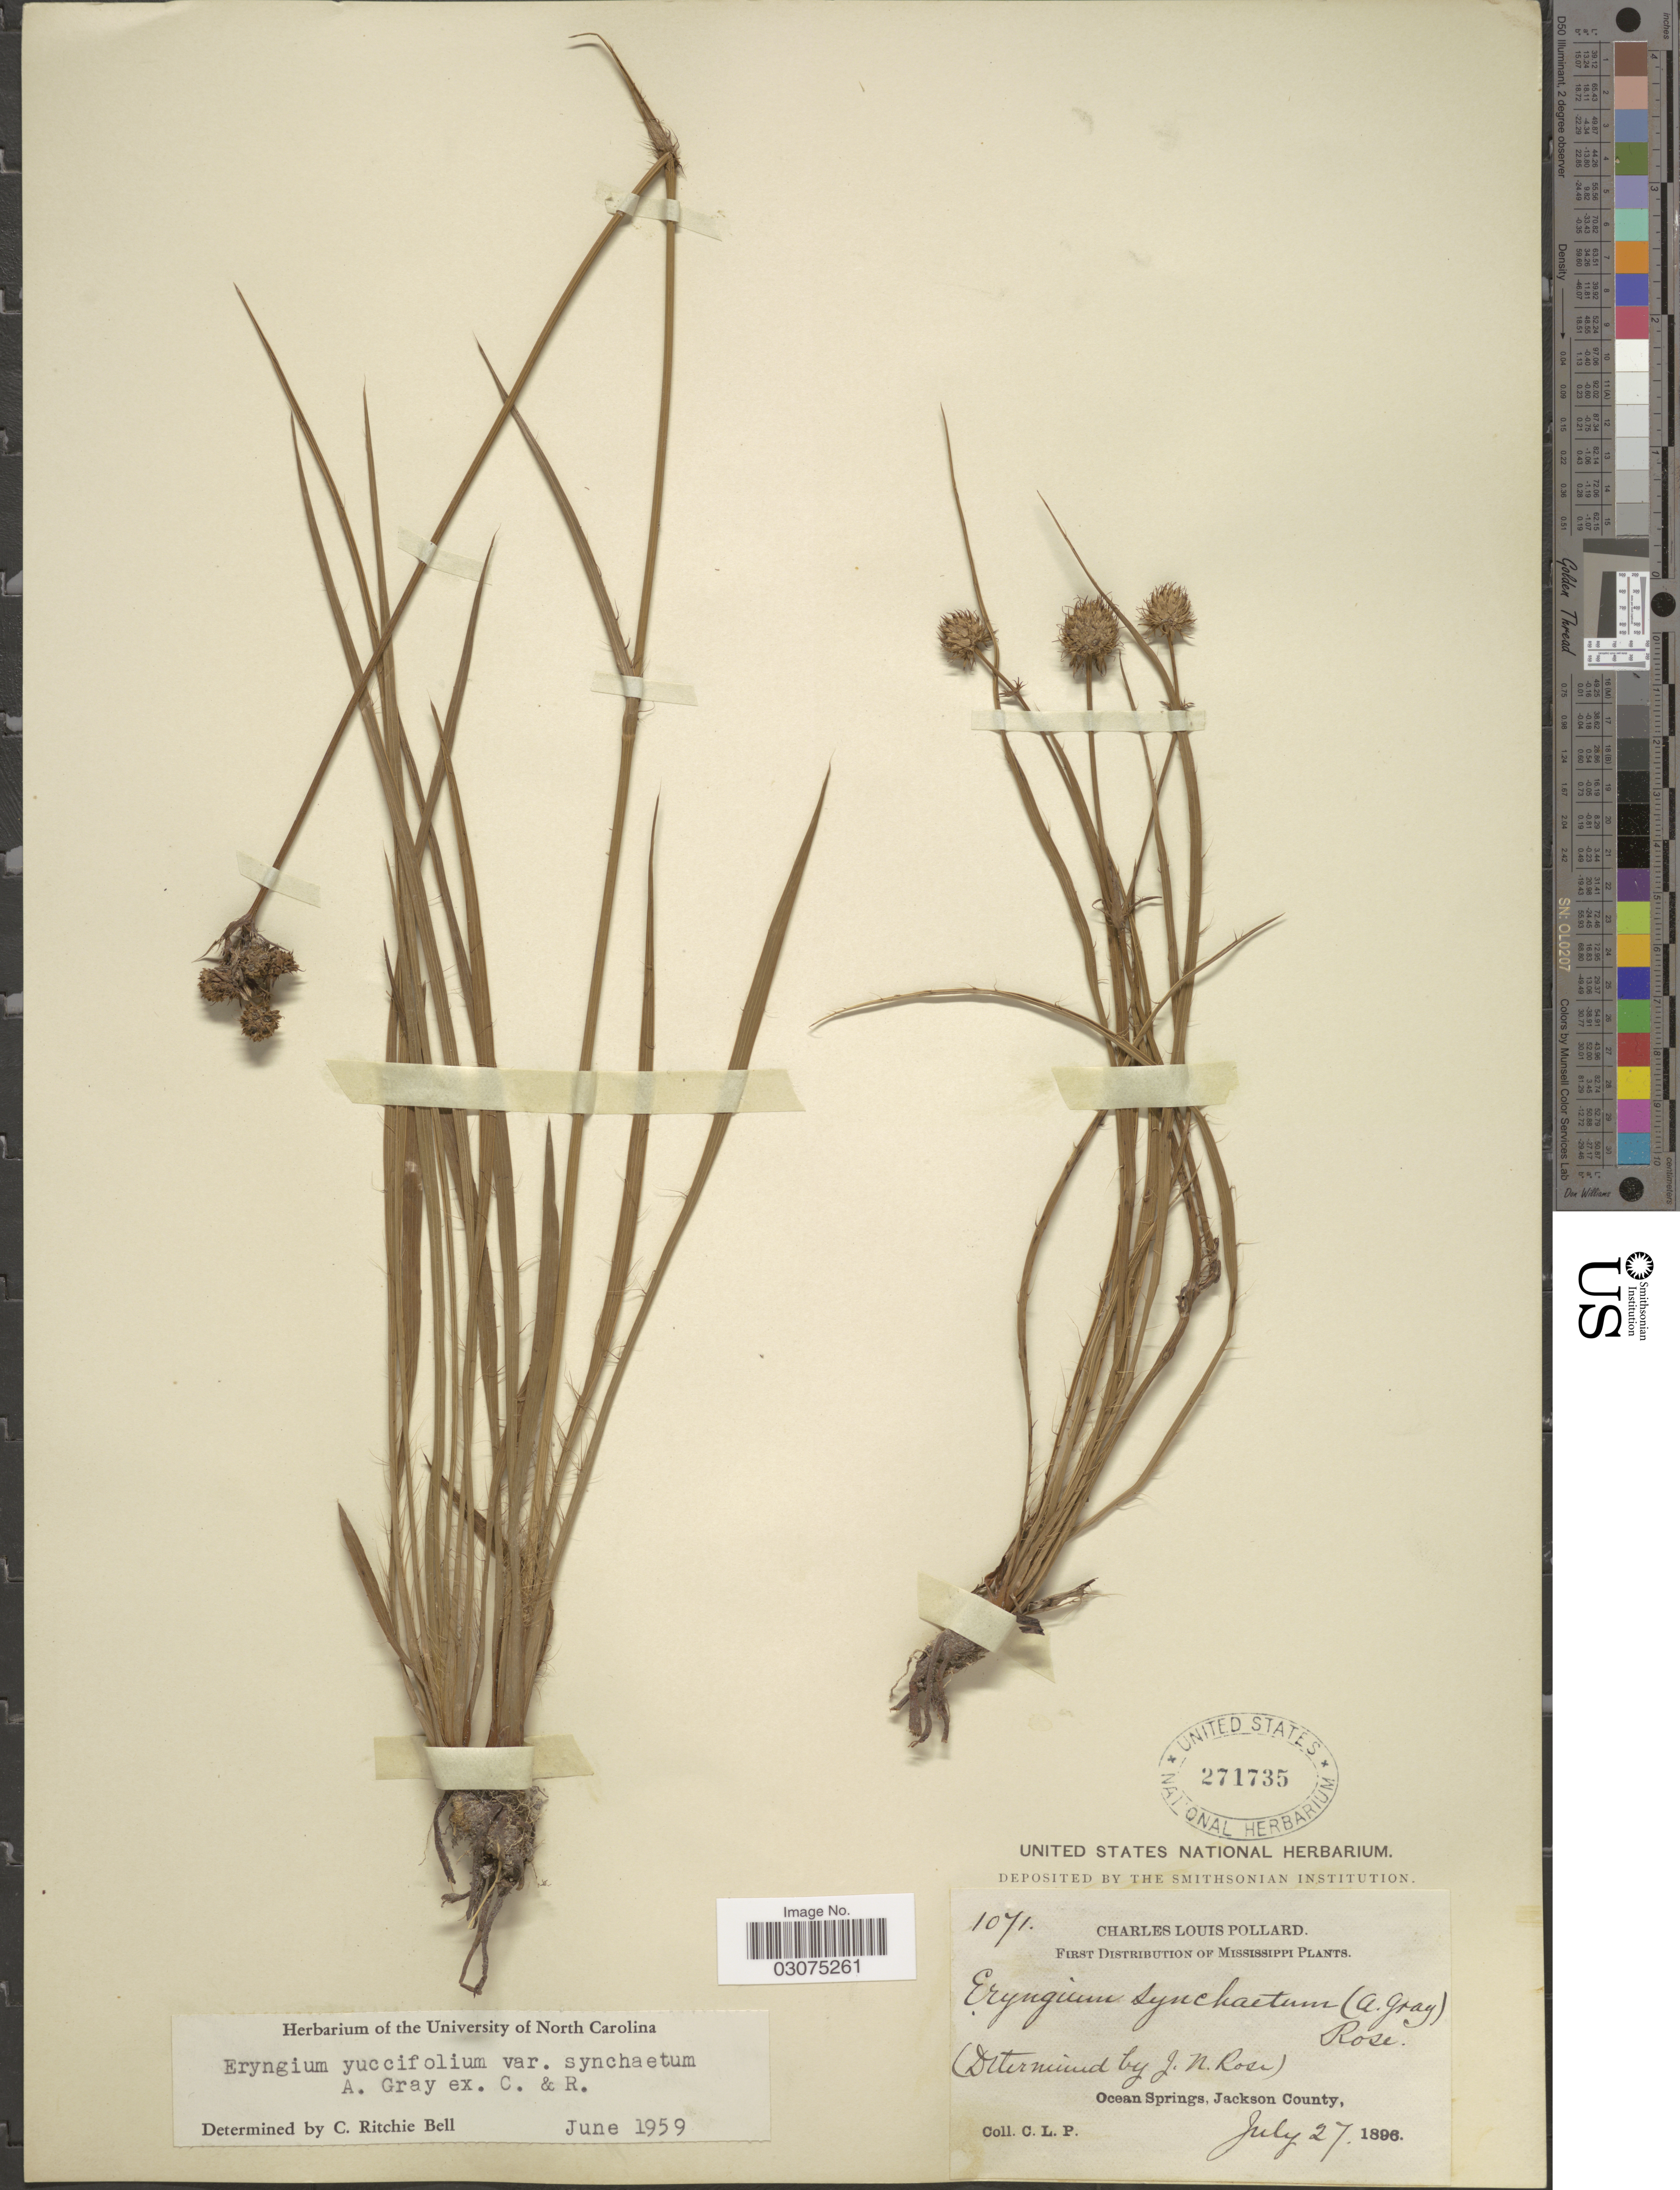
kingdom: Plantae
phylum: Tracheophyta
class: Magnoliopsida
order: Apiales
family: Apiaceae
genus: Eryngium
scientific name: Eryngium yuccifolium var. synchaetum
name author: A. Gray ex J.M. Coult. & Rose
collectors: C. L. Pollard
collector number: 1071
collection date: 1896-07-27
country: United States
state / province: Mississippi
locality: Ocean Springs, Jackson County.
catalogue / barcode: US 271735